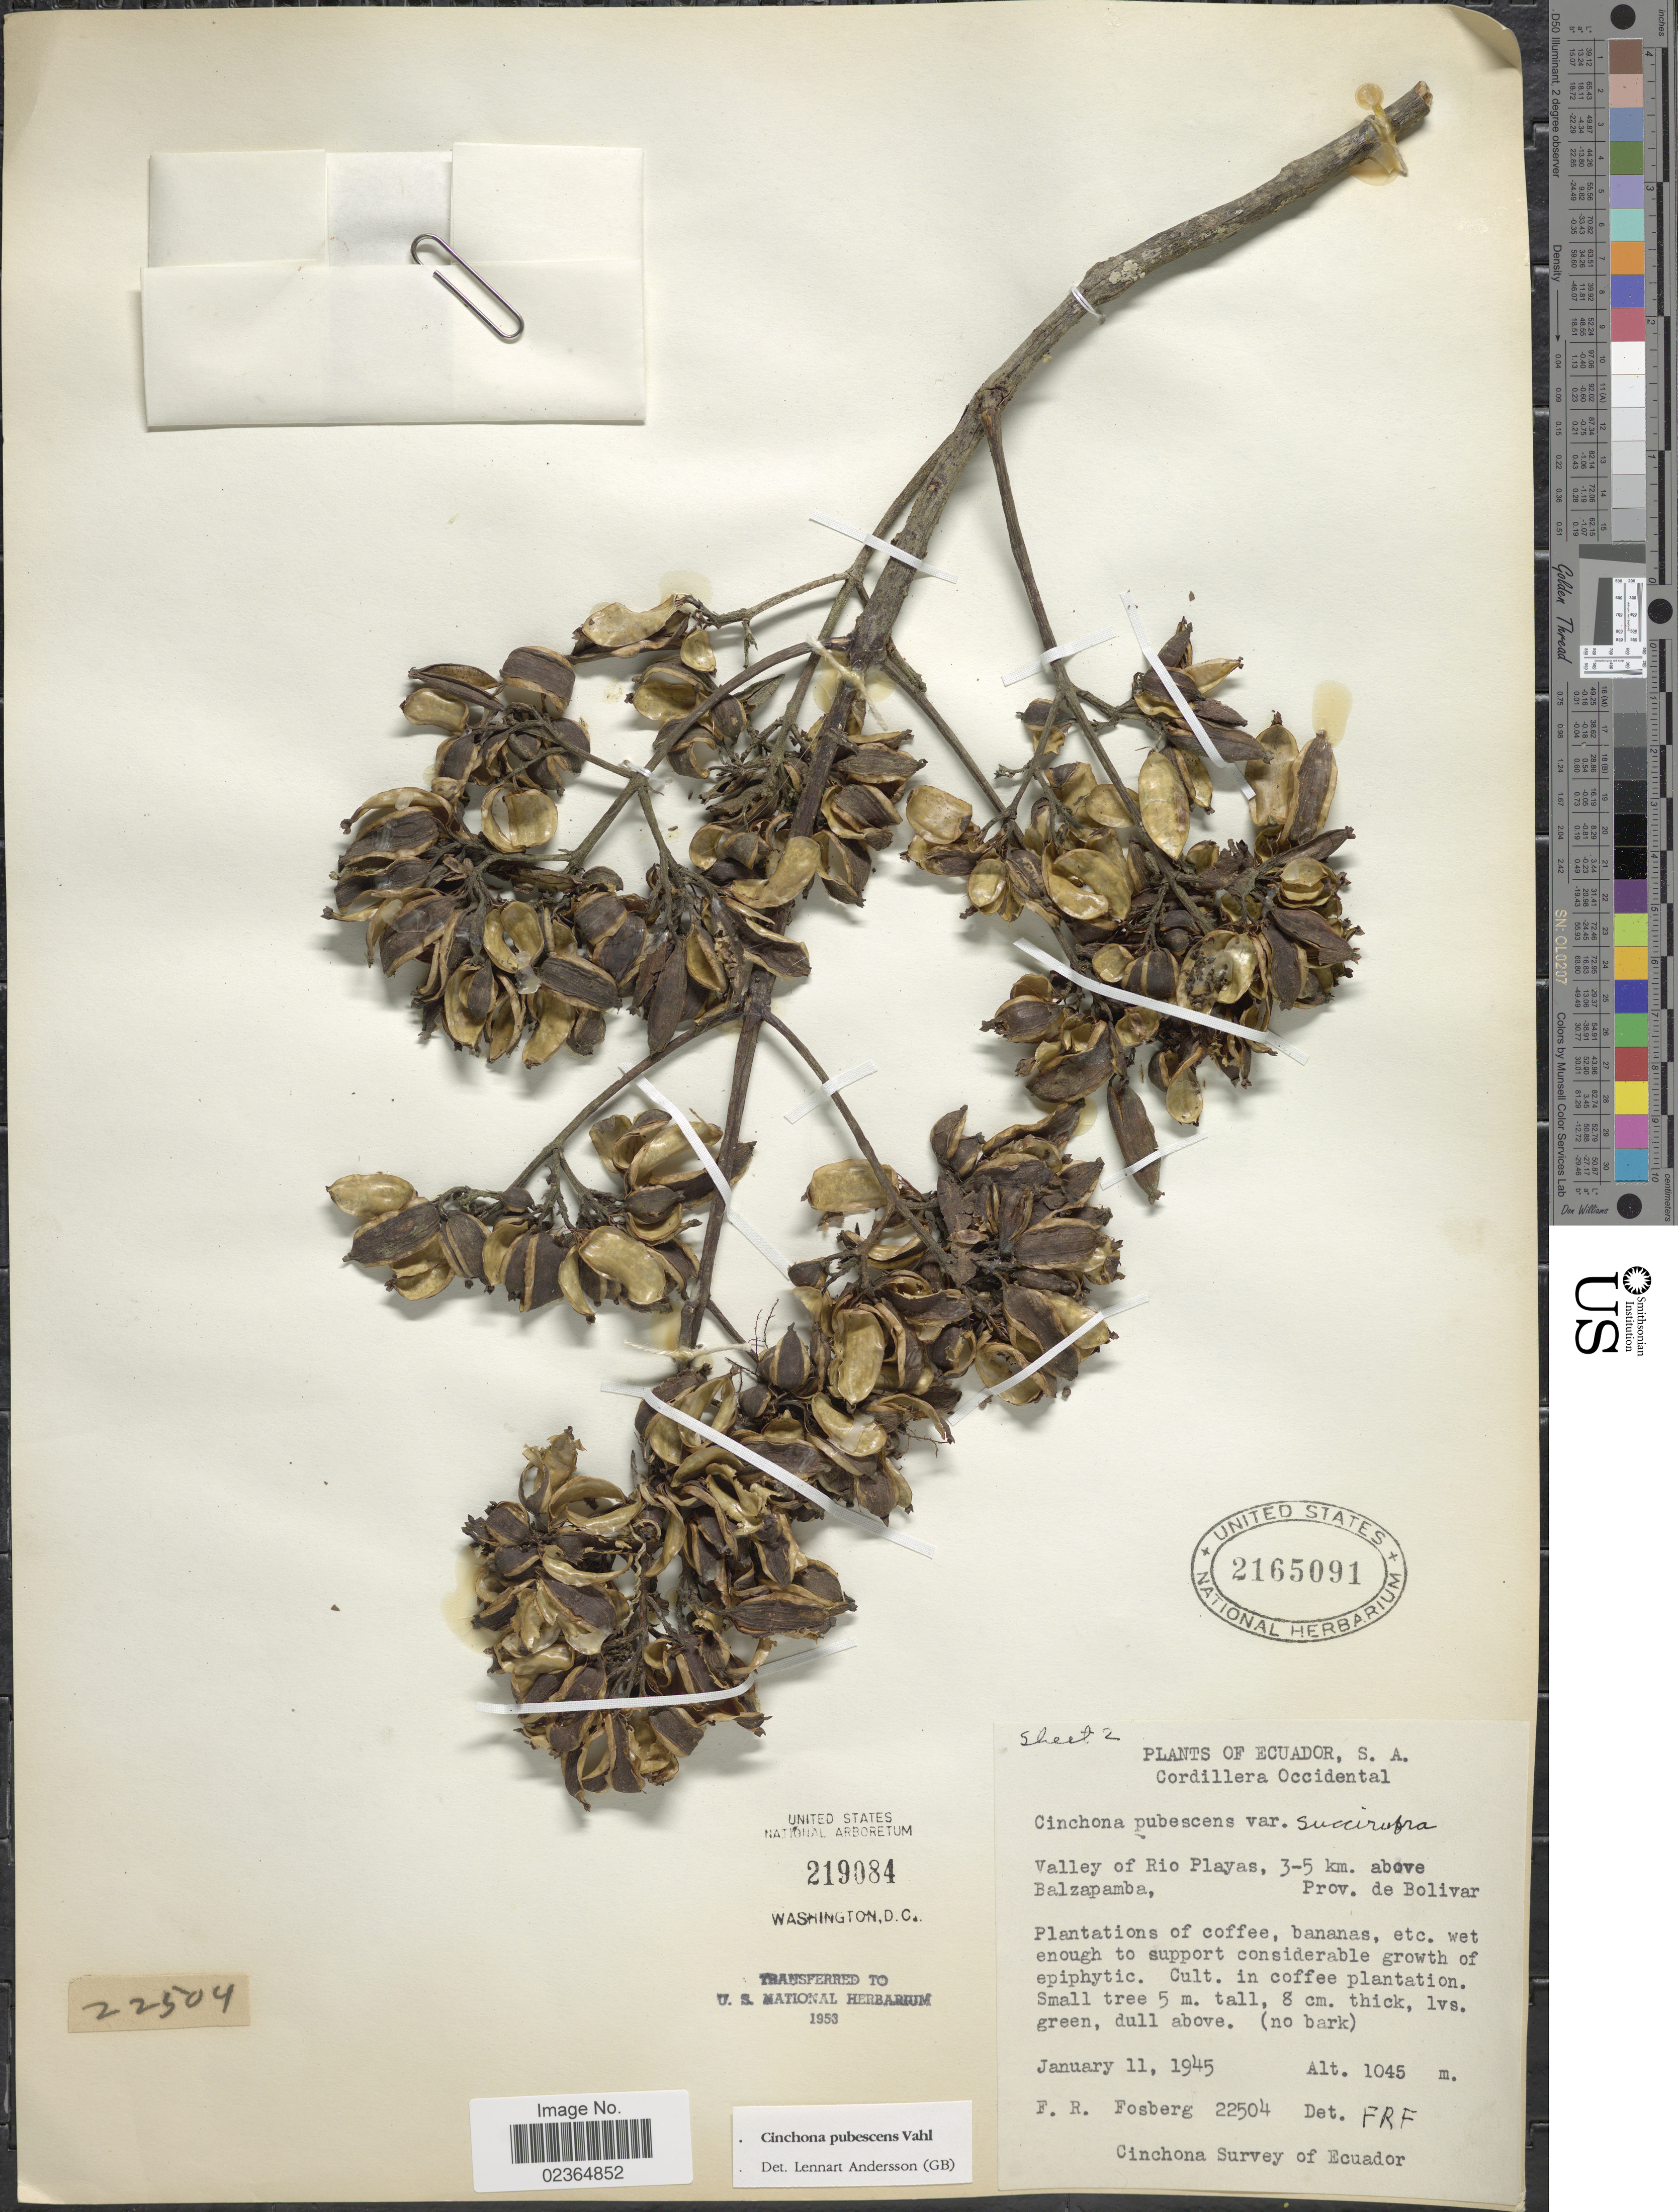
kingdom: Plantae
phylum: Tracheophyta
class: Magnoliopsida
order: Gentianales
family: Rubiaceae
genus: Cinchona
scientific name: Cinchona pubescens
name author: Vahl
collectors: F. R. Fosberg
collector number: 22504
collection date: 1945-01-11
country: Ecuador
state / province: Bolívar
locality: Cordillera Occidental. Valley of Rio Playas, 3-5 km. above Balzapamba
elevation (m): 1045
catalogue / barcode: US 2165091